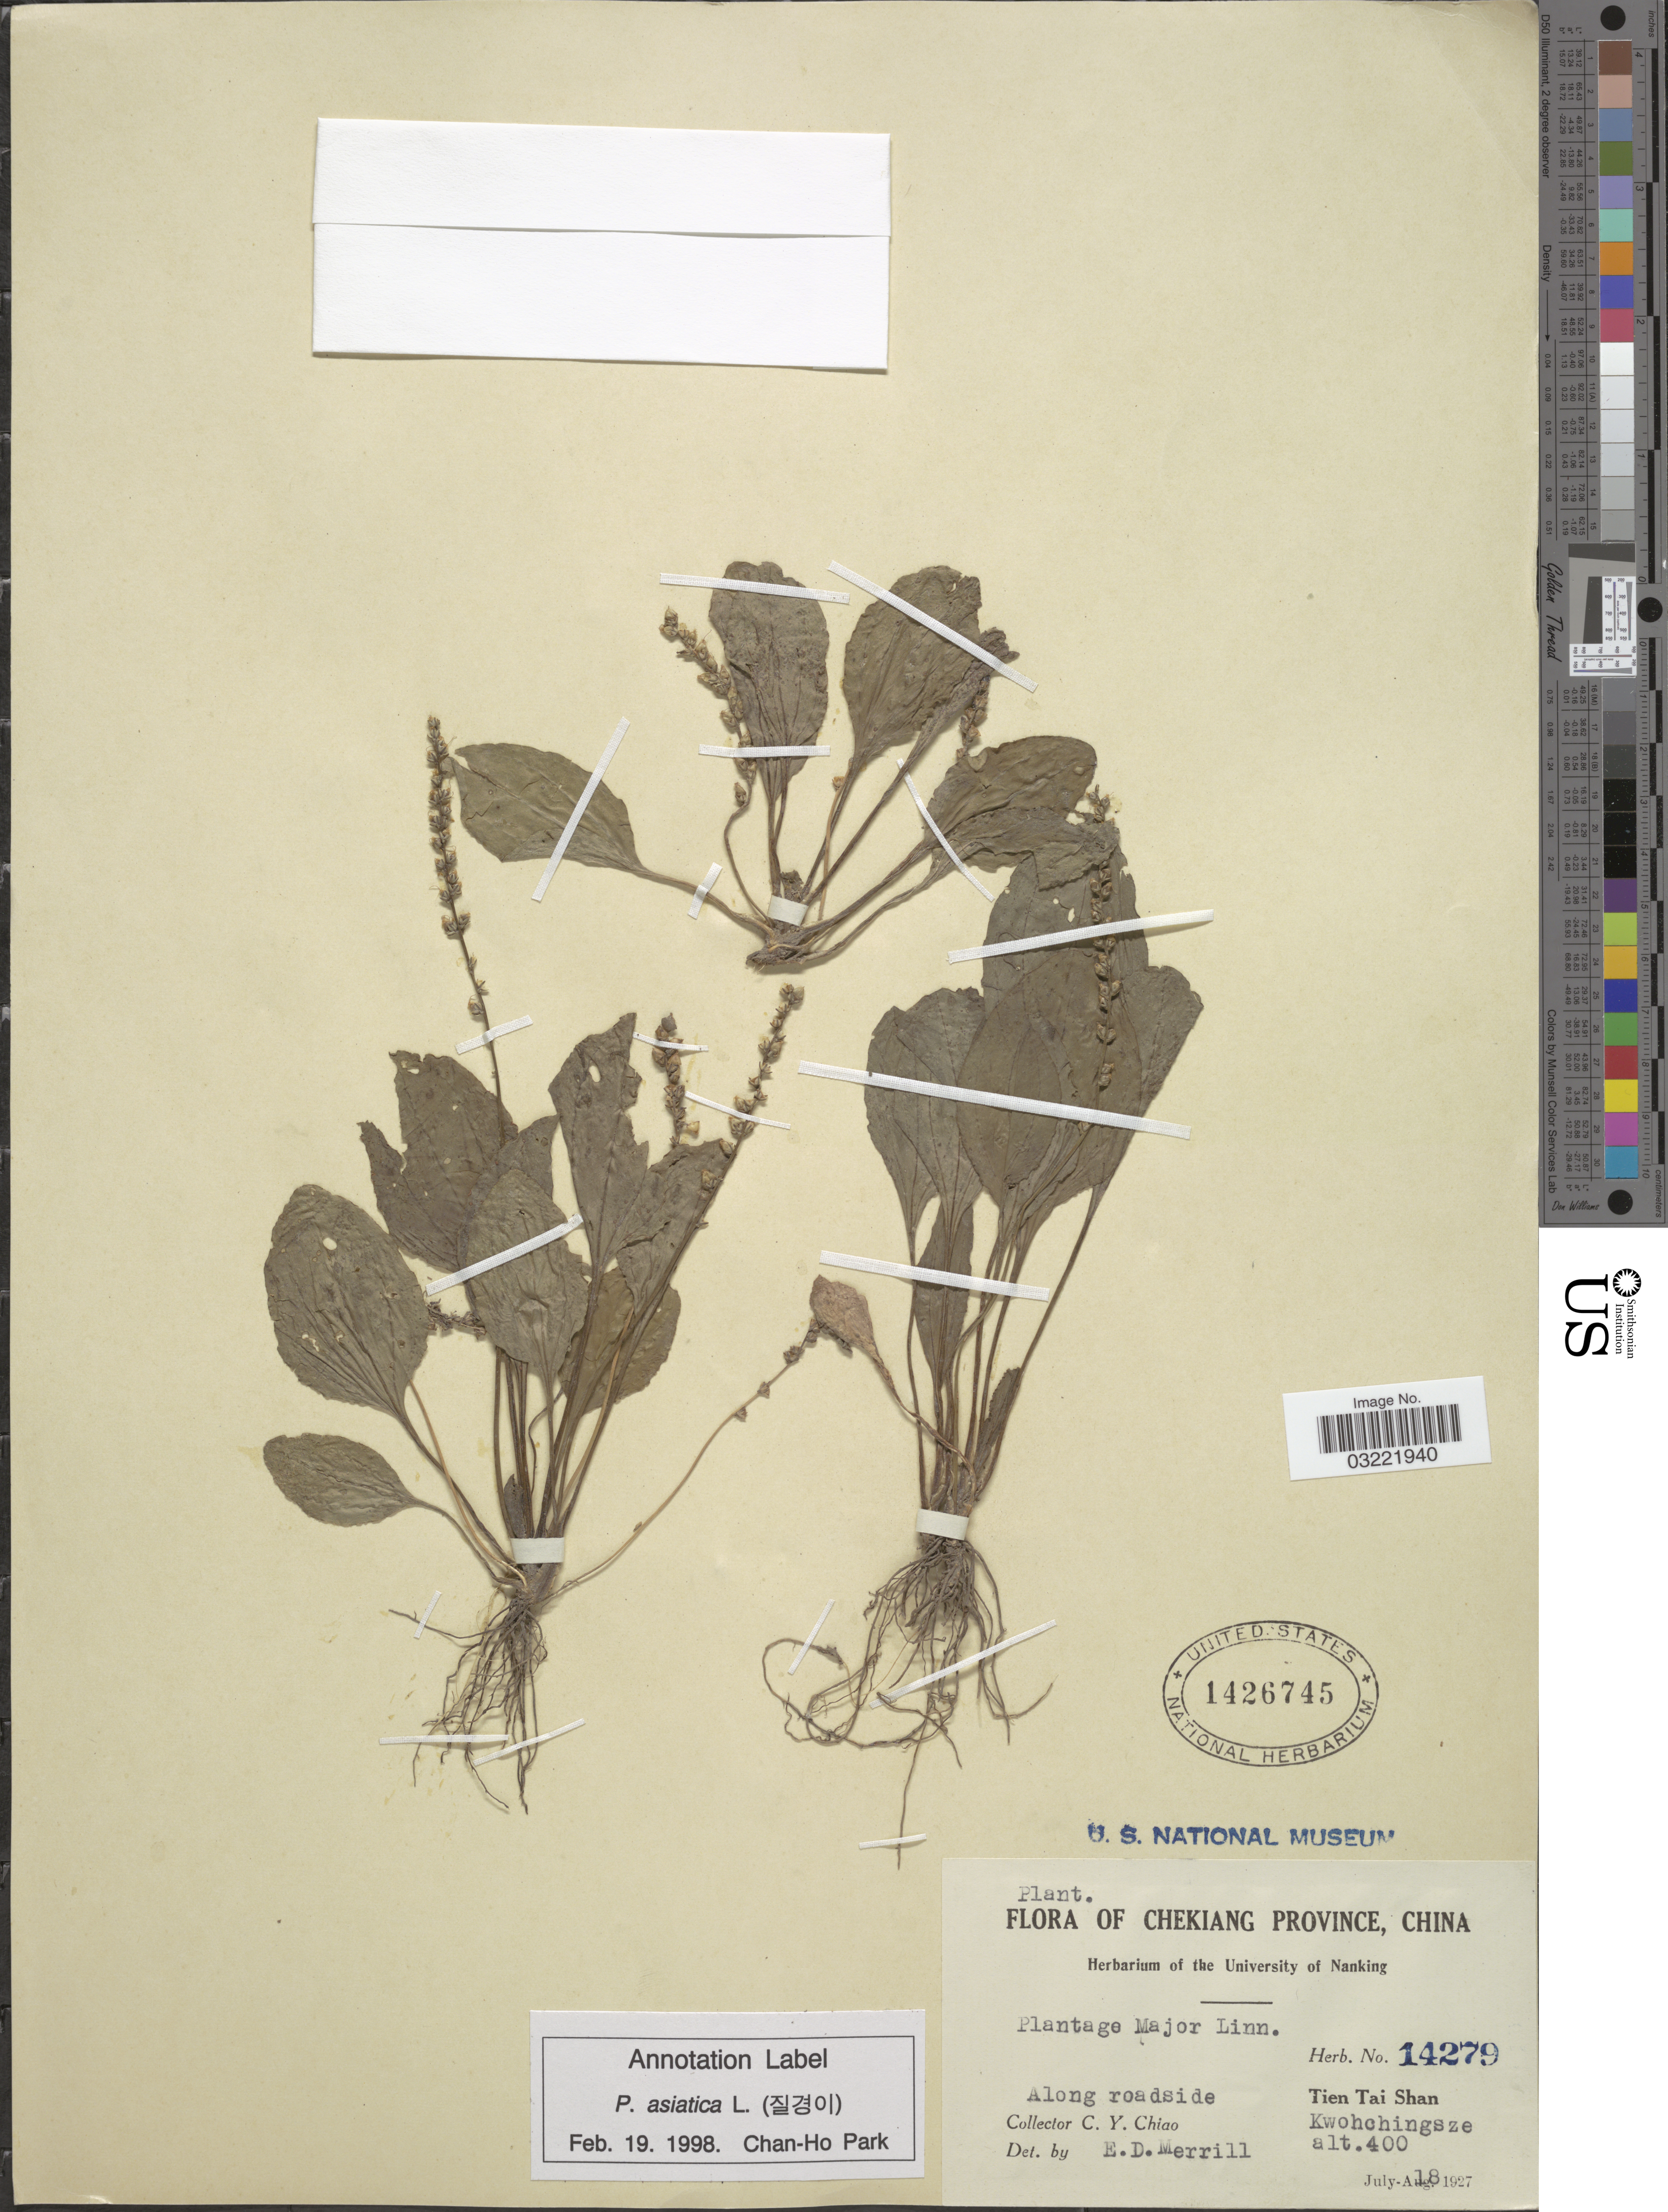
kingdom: Plantae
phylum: Tracheophyta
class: Magnoliopsida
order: Lamiales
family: Plantaginaceae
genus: Plantago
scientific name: Plantago asiatica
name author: L.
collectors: C. Y. Chiao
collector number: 14279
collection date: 1927-07-18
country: China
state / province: Zhejiang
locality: Chekiang Province. Along roadside TienTai Shan. Kwohchingsze.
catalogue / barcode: US 1426745